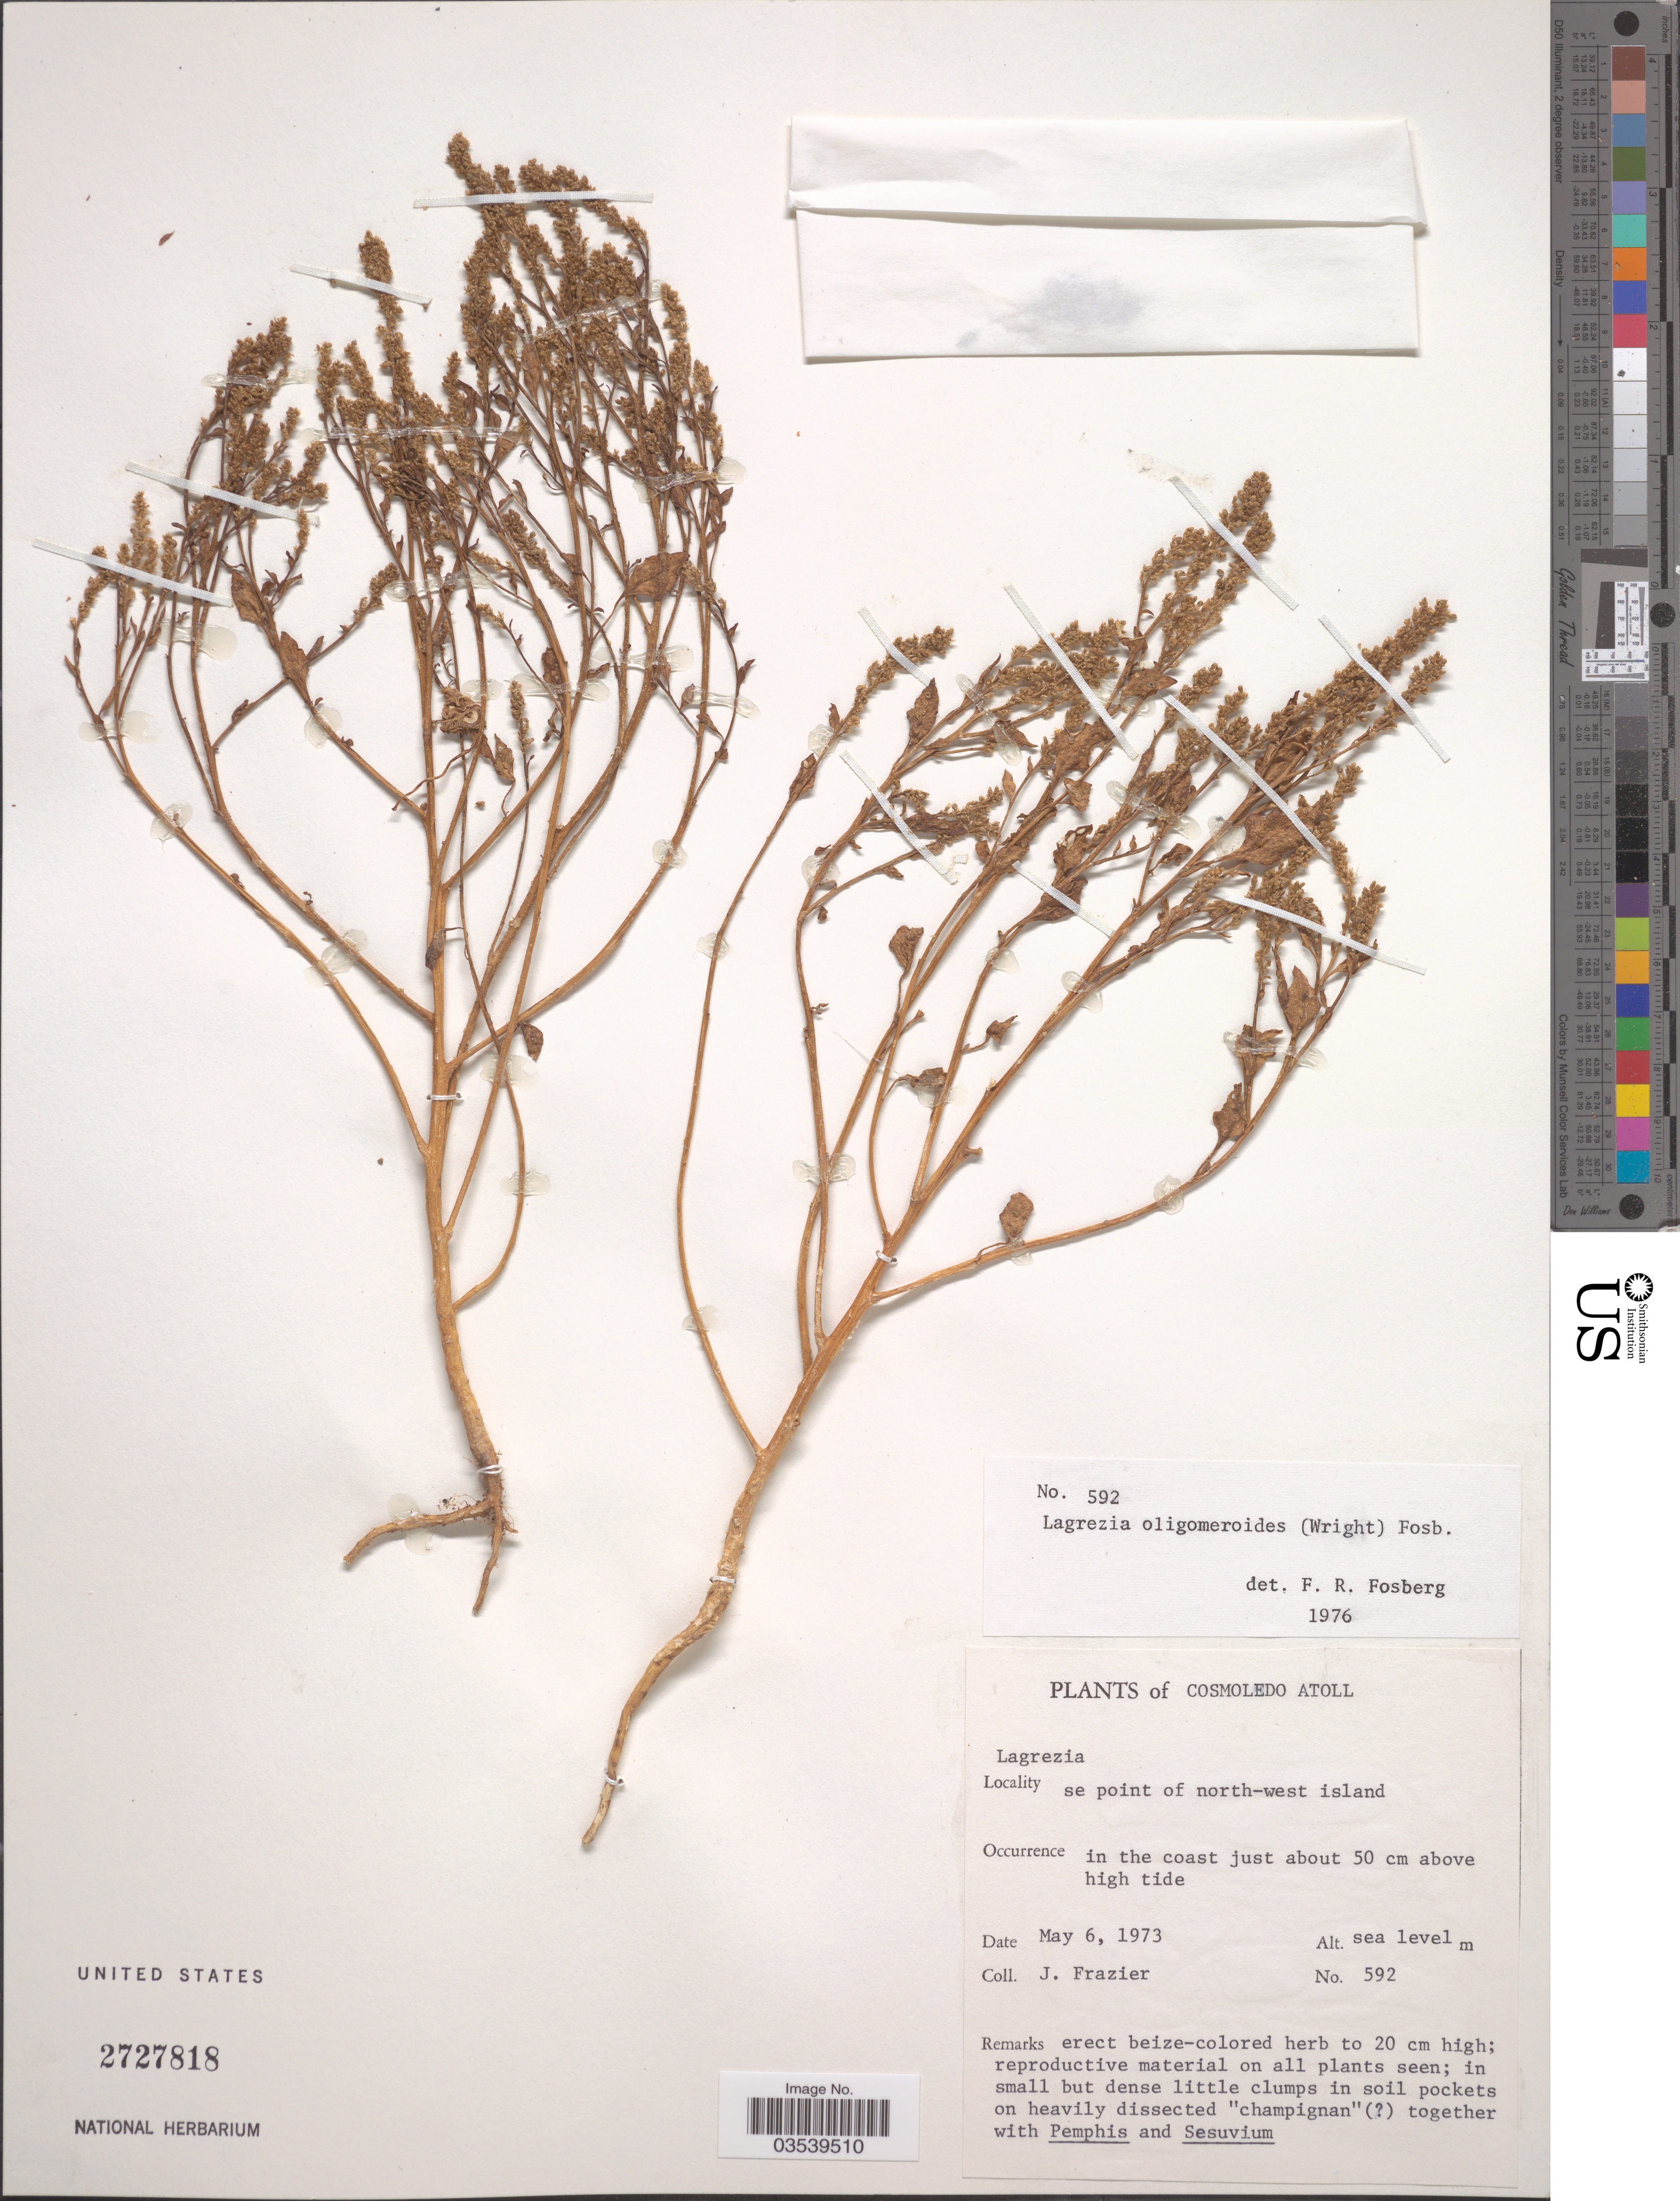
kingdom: Plantae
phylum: Tracheophyta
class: Magnoliopsida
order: Caryophyllales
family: Amaranthaceae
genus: Lagrezia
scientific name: Lagrezia oligomeroides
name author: (C.H. Wright) Fosberg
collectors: J. Frazier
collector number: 592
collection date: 1973-05-06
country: Seychelles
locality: Cosmoledo Atoll. se point of north-west island.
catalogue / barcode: US 2727818